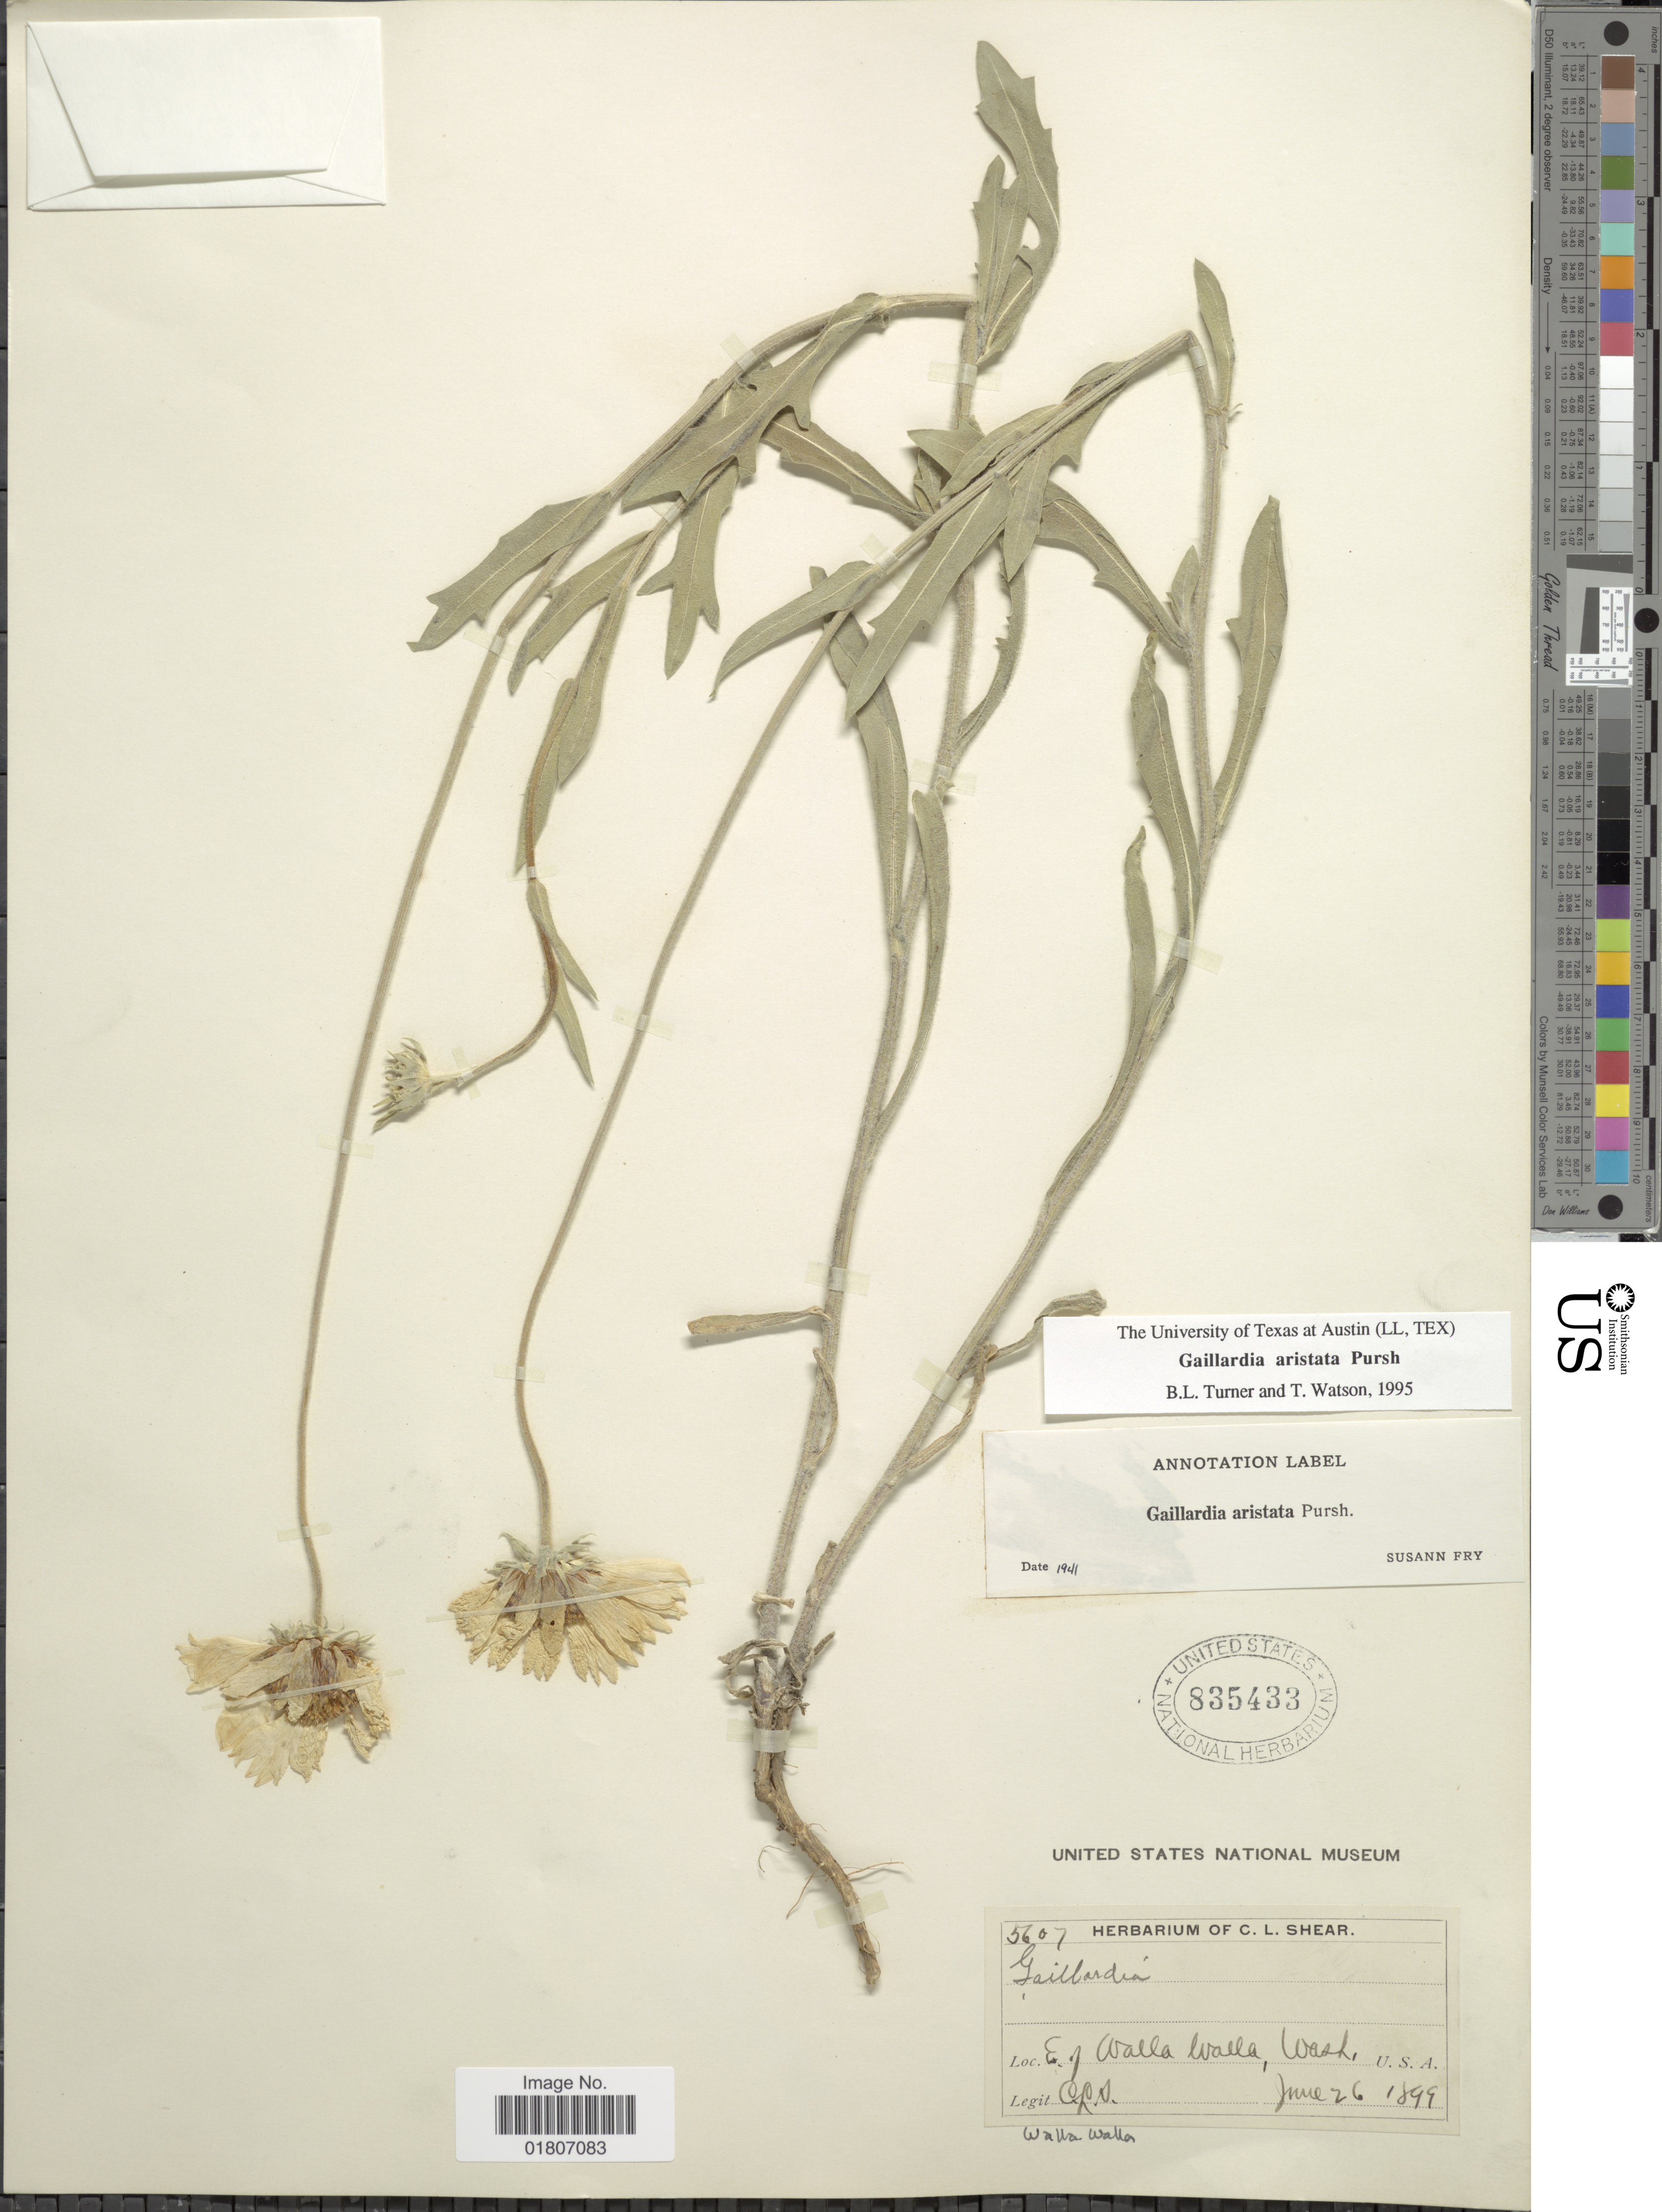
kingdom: Plantae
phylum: Tracheophyta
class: Magnoliopsida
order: Asterales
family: Asteraceae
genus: Gaillardia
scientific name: Gaillardia aristata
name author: Pursh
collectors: C. L. Shear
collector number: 5607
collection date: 1899-06-26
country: United States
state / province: Washington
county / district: Walla Walla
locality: E. of Walla Walla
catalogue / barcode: US 835433